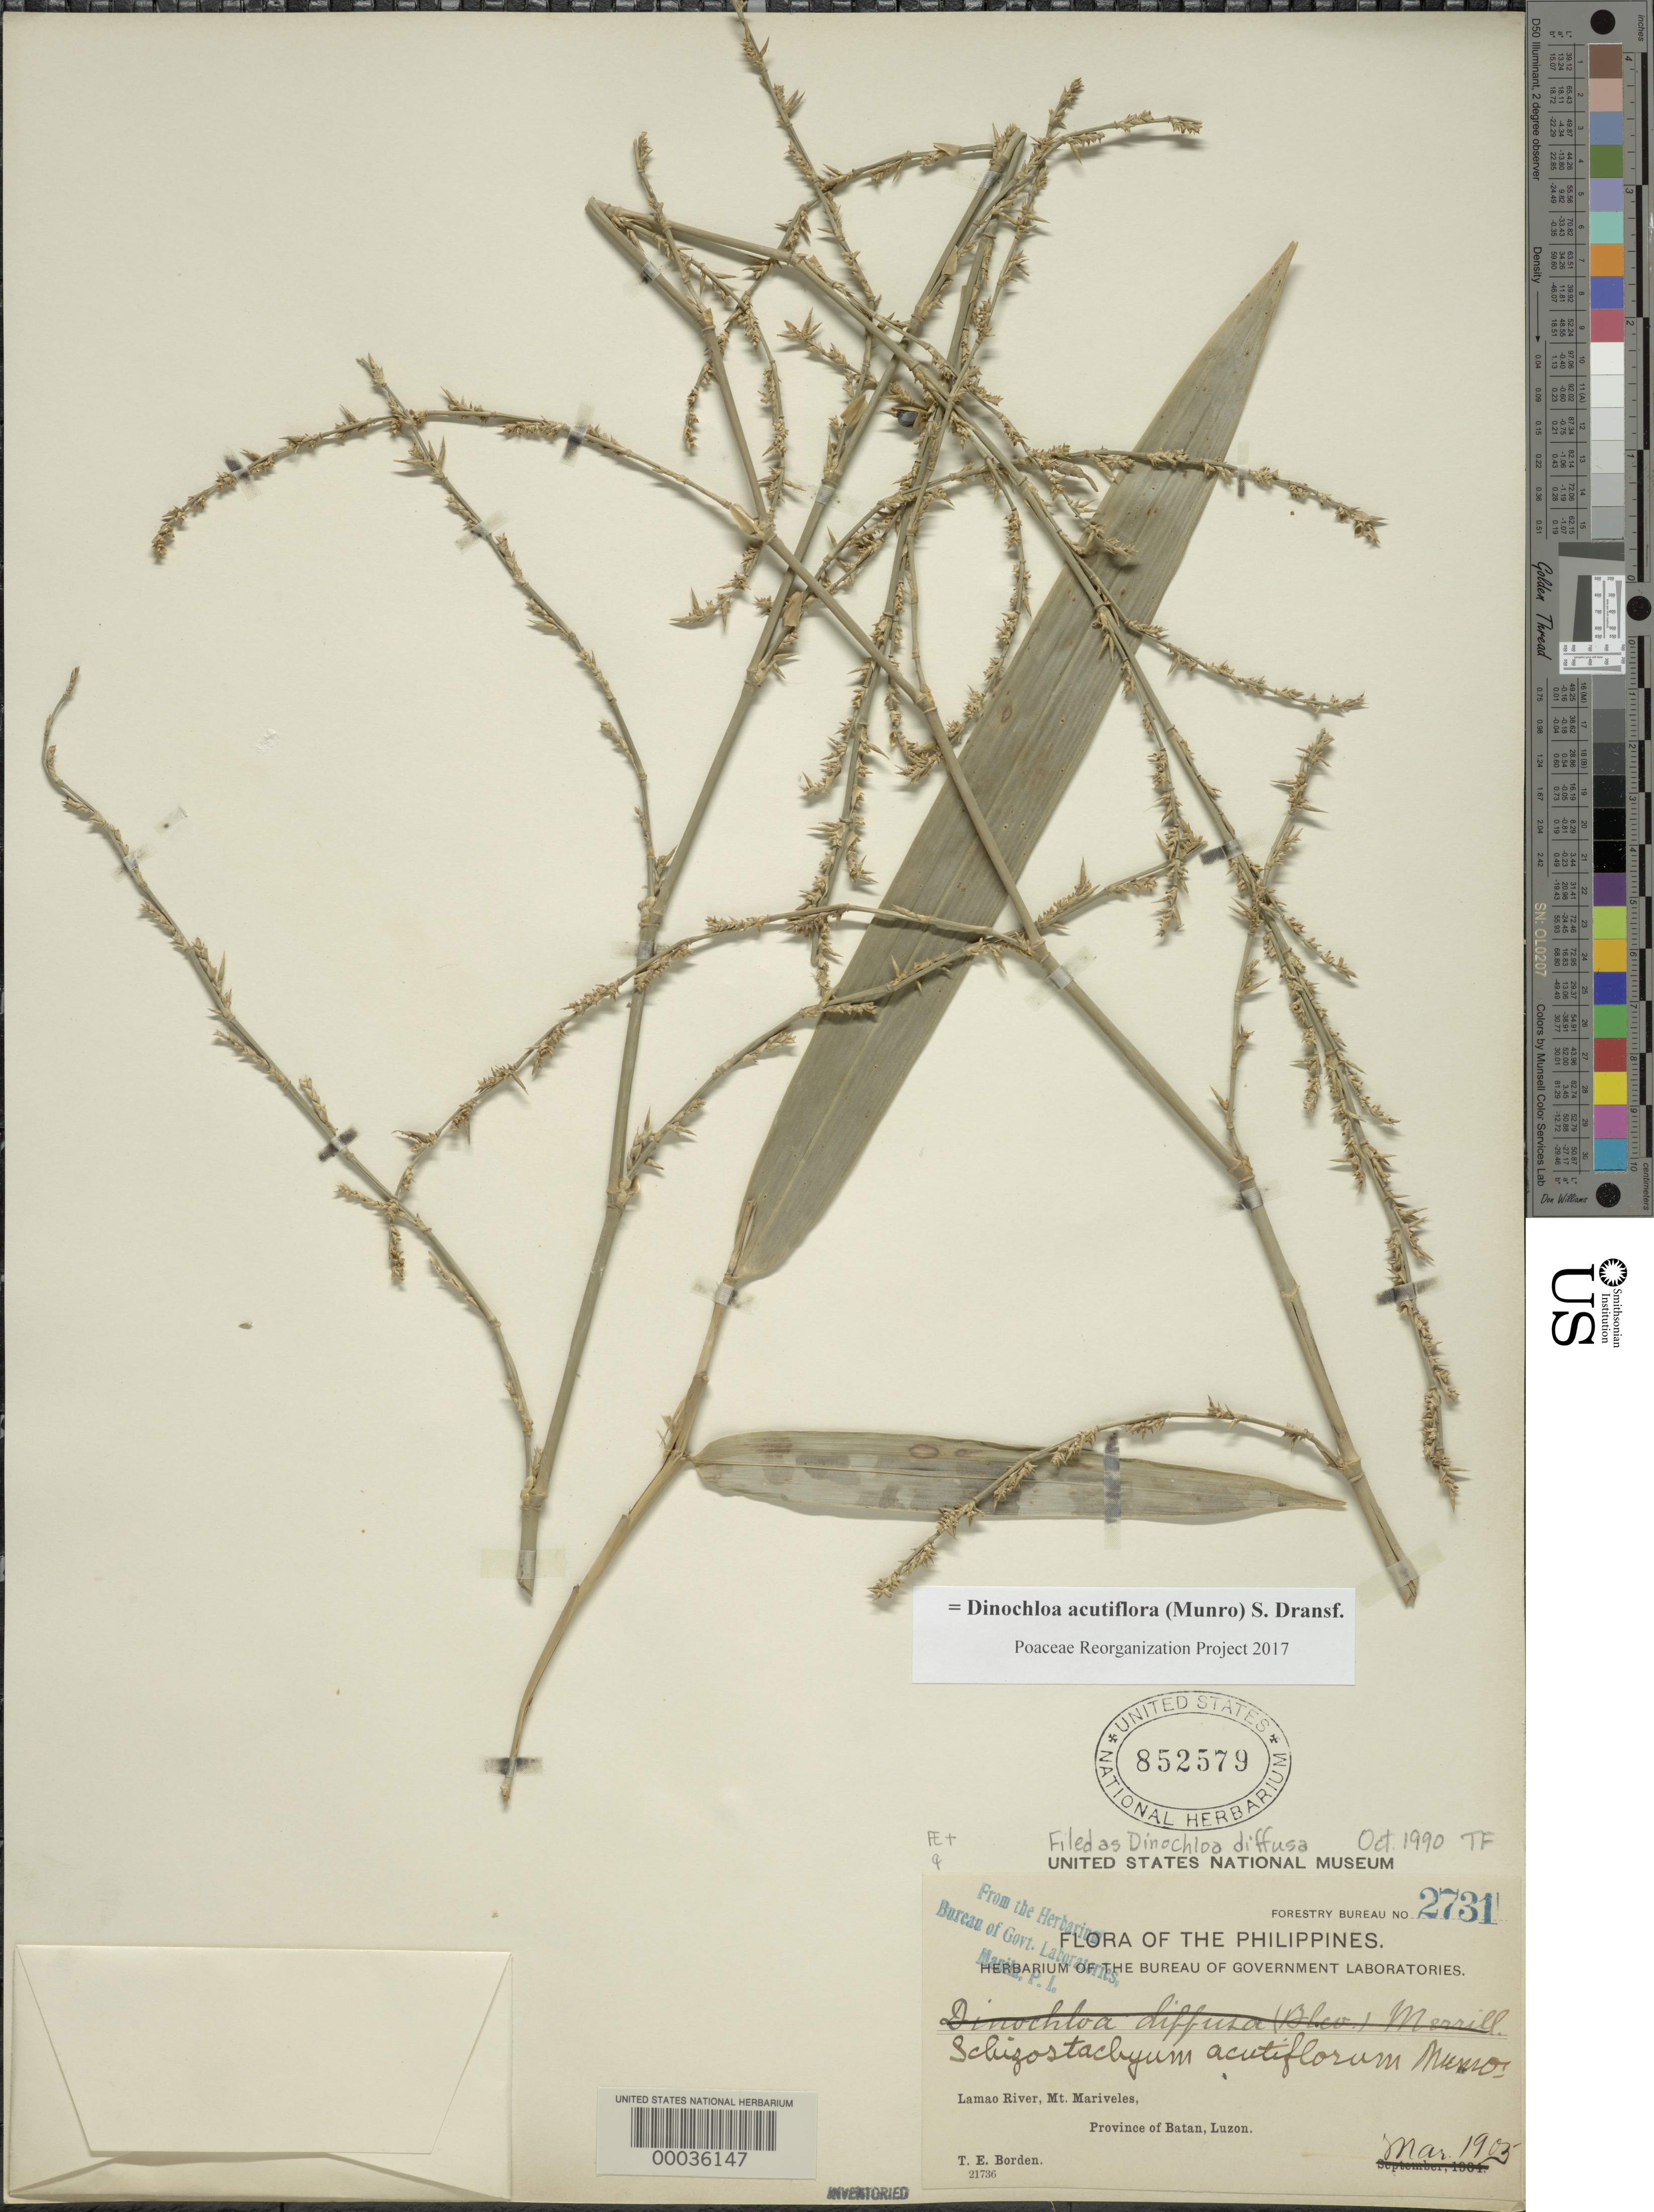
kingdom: Plantae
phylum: Tracheophyta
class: Liliopsida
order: Poales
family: Poaceae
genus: Dinochloa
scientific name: Dinochloa acutiflora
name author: (Munro) Soenarko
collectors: T. E. Borden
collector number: Pfb 2731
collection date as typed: Mar 1905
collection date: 1905-03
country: Philippines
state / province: Central Luzon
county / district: Bataan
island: Luzon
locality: Lamos river, mt. marivales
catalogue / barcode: US 852579